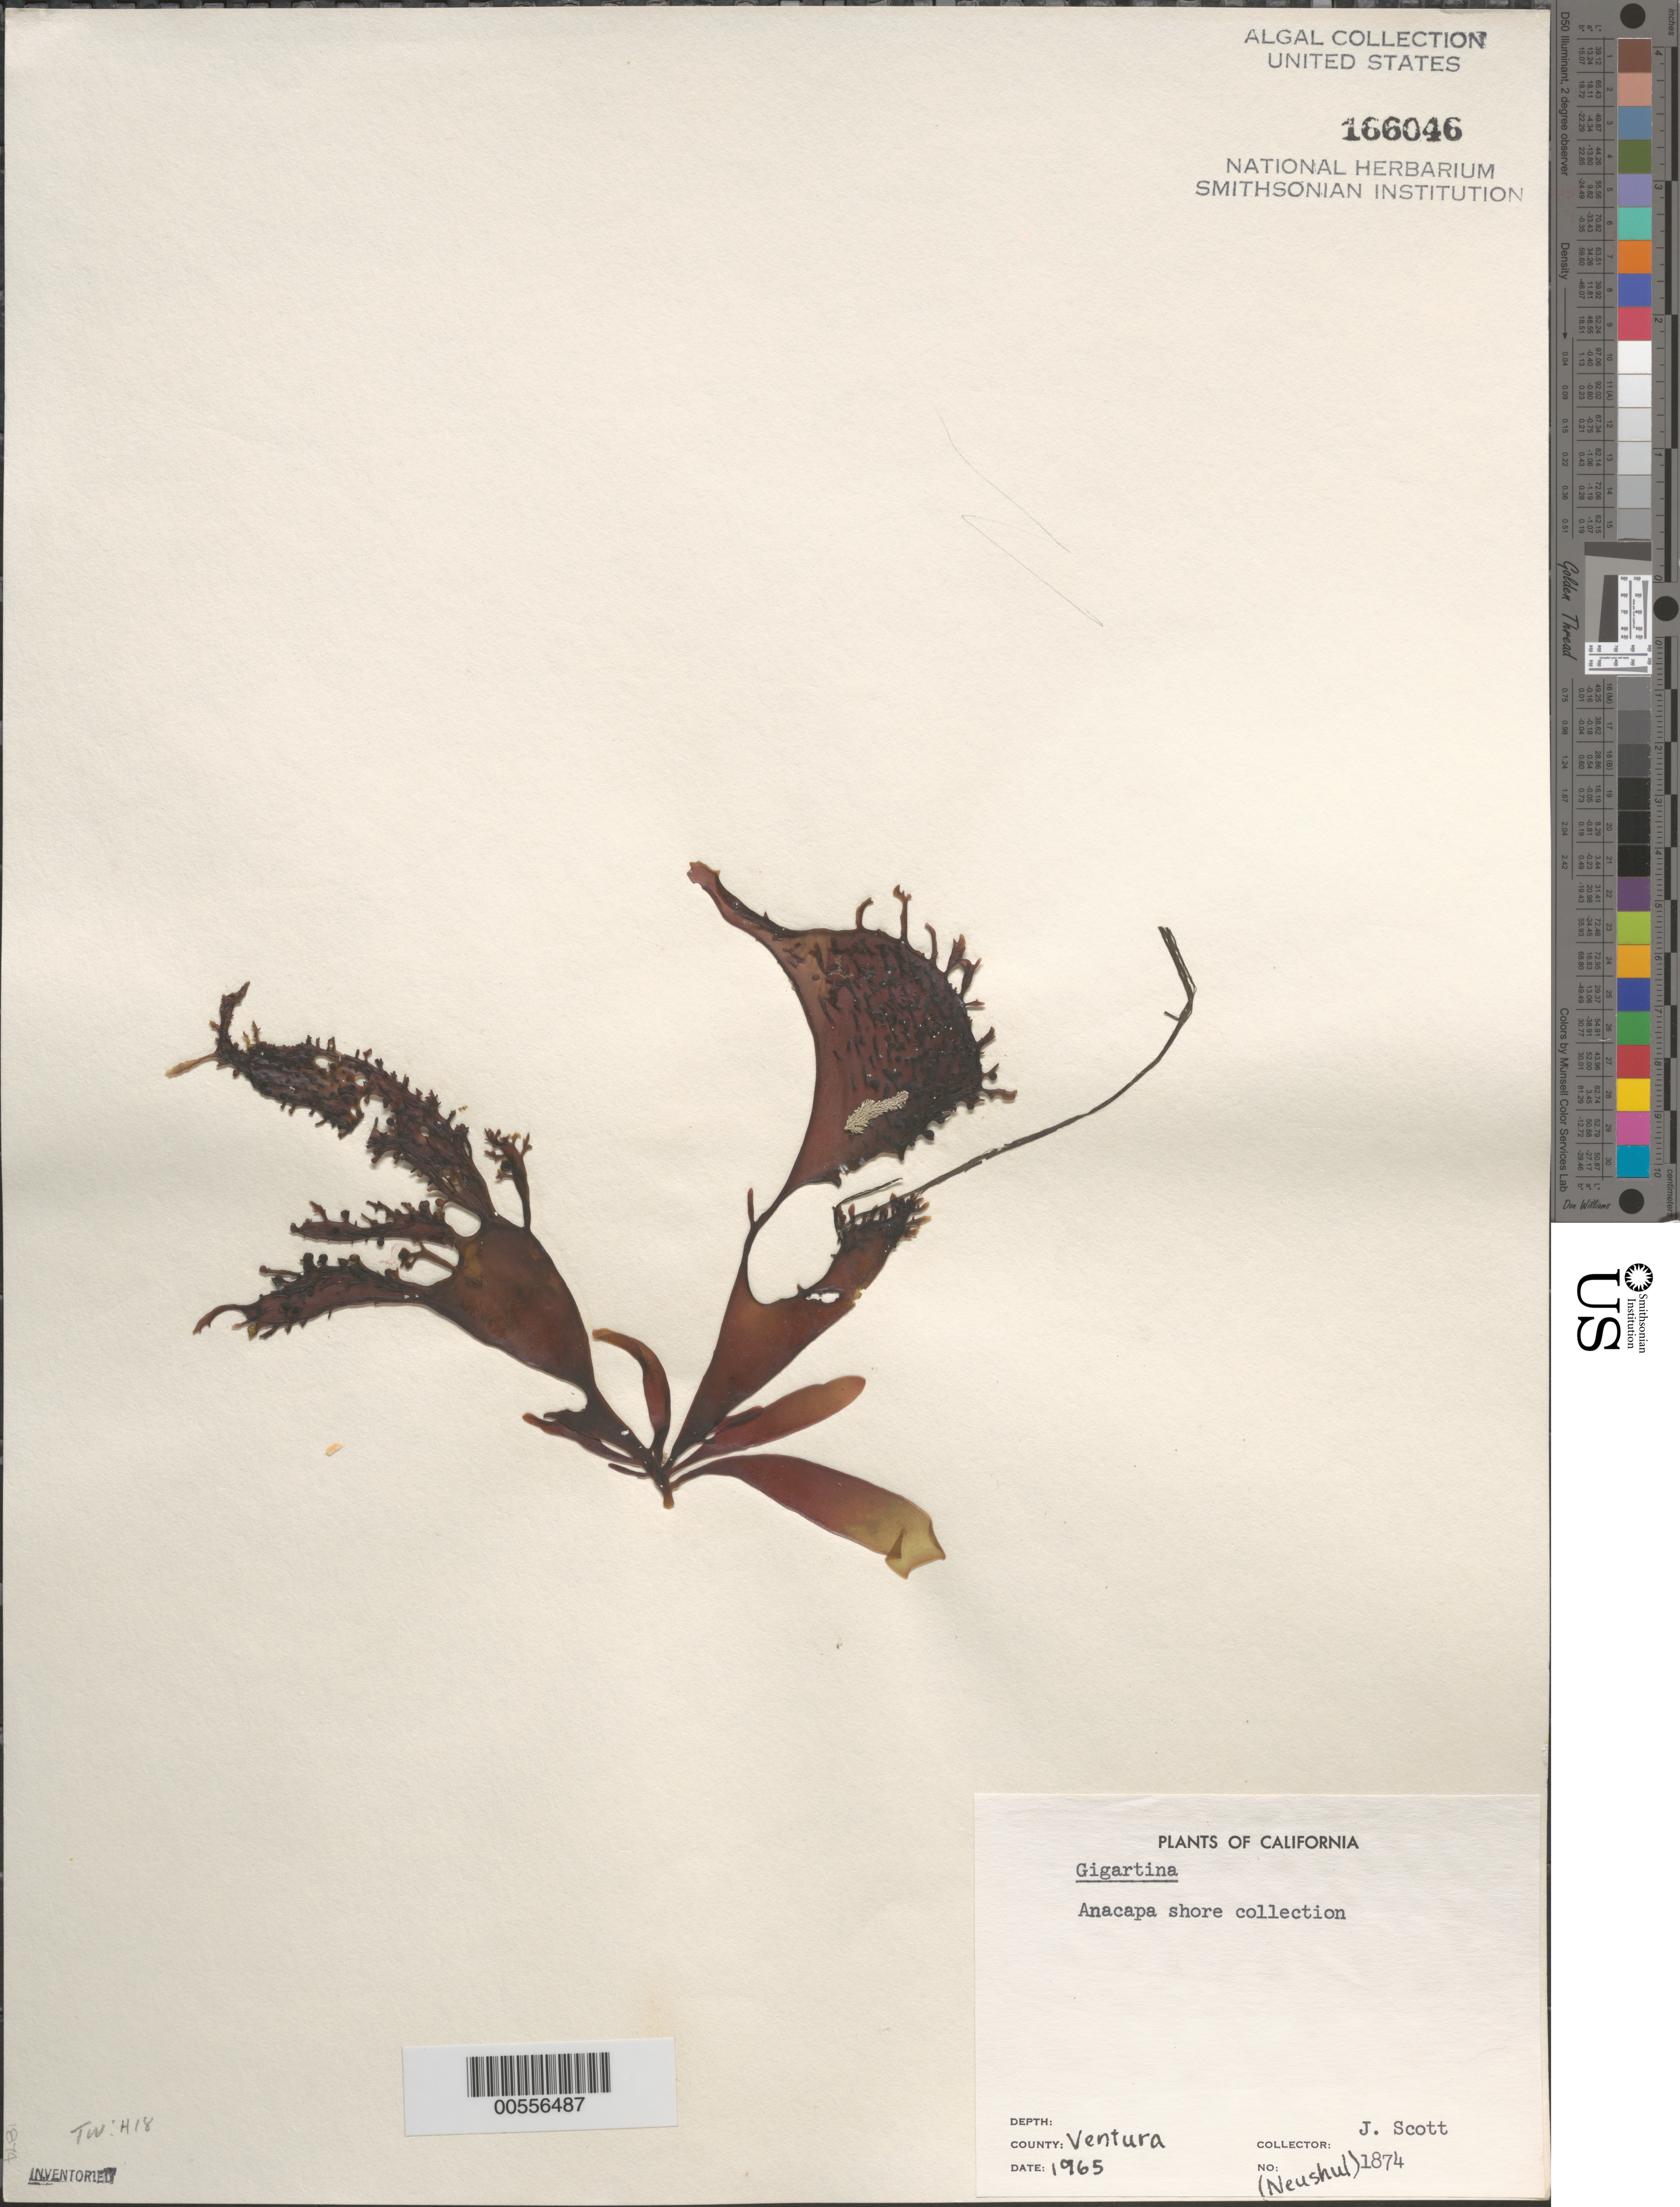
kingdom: Plantae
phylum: Rhodophyta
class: Florideophyceae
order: Gigartinales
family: Gigartinaceae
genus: Gigartina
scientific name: Gigartina sp.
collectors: J. Scott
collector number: Neushul 1874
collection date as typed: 1965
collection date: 1965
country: United States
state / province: California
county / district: Ventura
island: Anacapa Island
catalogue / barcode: US 166046